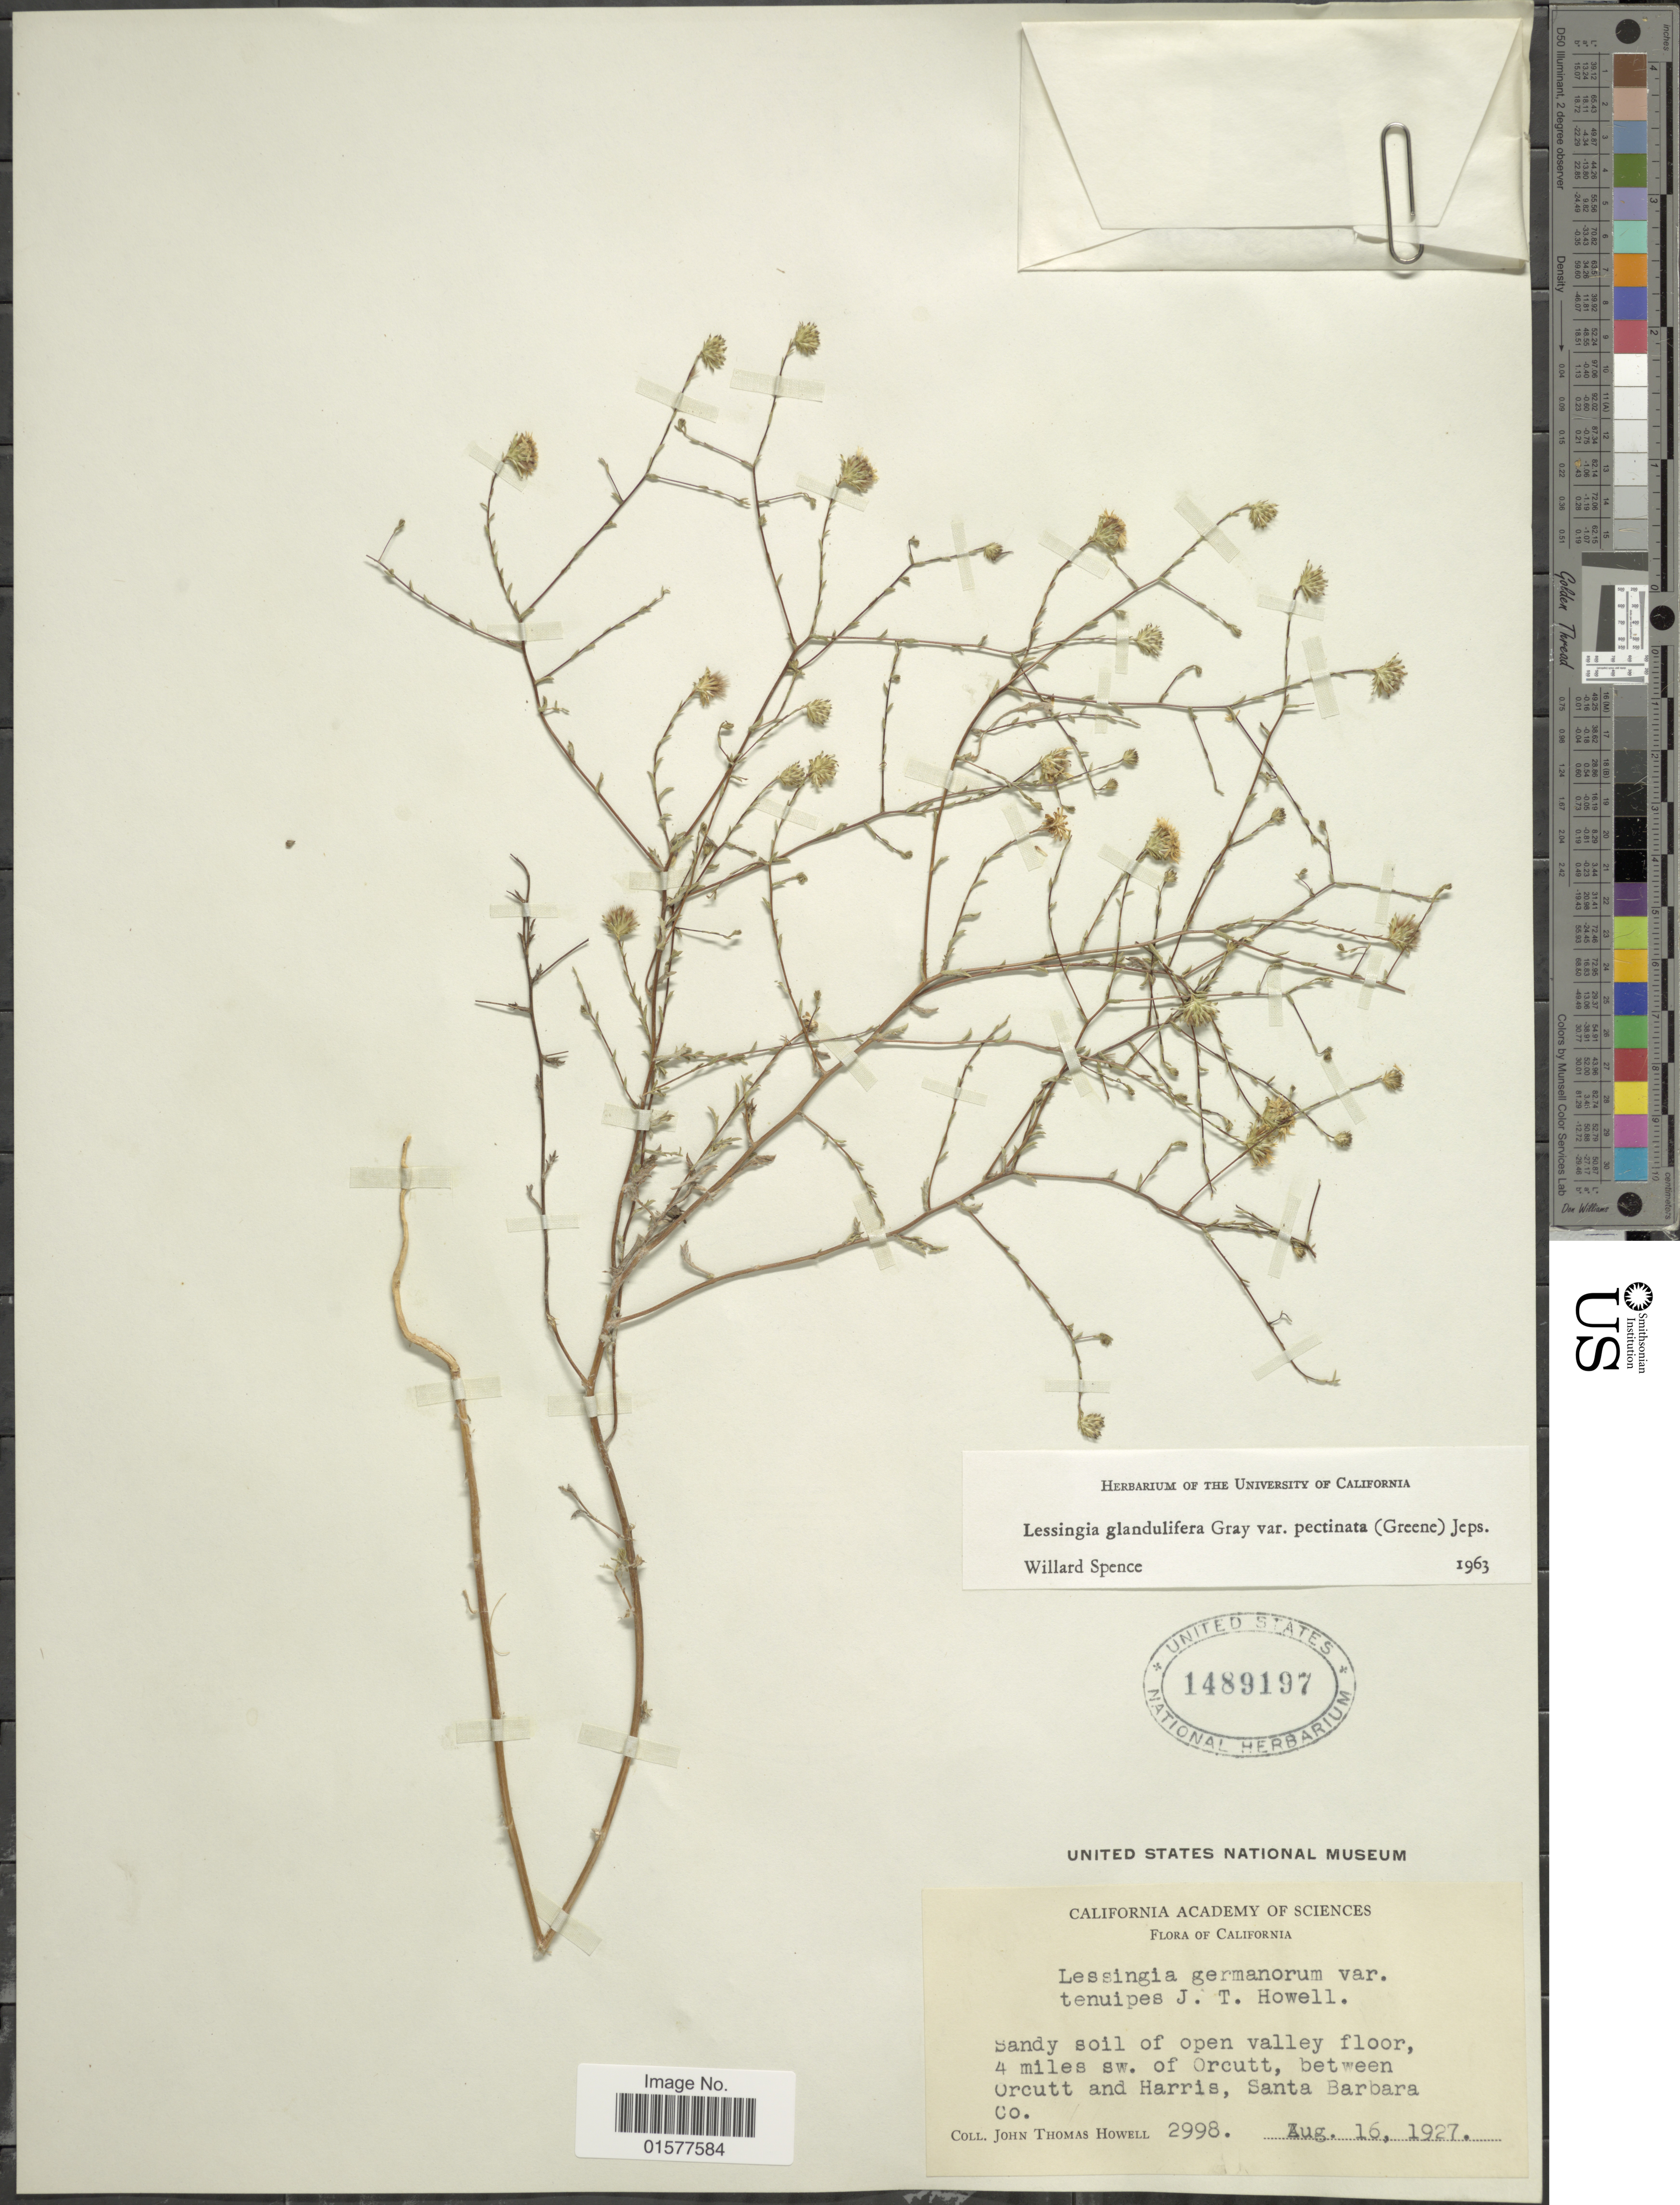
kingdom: Plantae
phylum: Tracheophyta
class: Magnoliopsida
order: Asterales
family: Asteraceae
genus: Lessingia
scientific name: Lessingia glandulifera var. pectinata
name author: A. Gray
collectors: J. T. Howell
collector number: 2298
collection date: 1927-08-16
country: United States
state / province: California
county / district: Santa Barbara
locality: Sandy soil of open valley floor, 4 miles sw. of Orcutt, between Orcutt and Harris, Santa Barbara Co.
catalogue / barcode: US 1489197